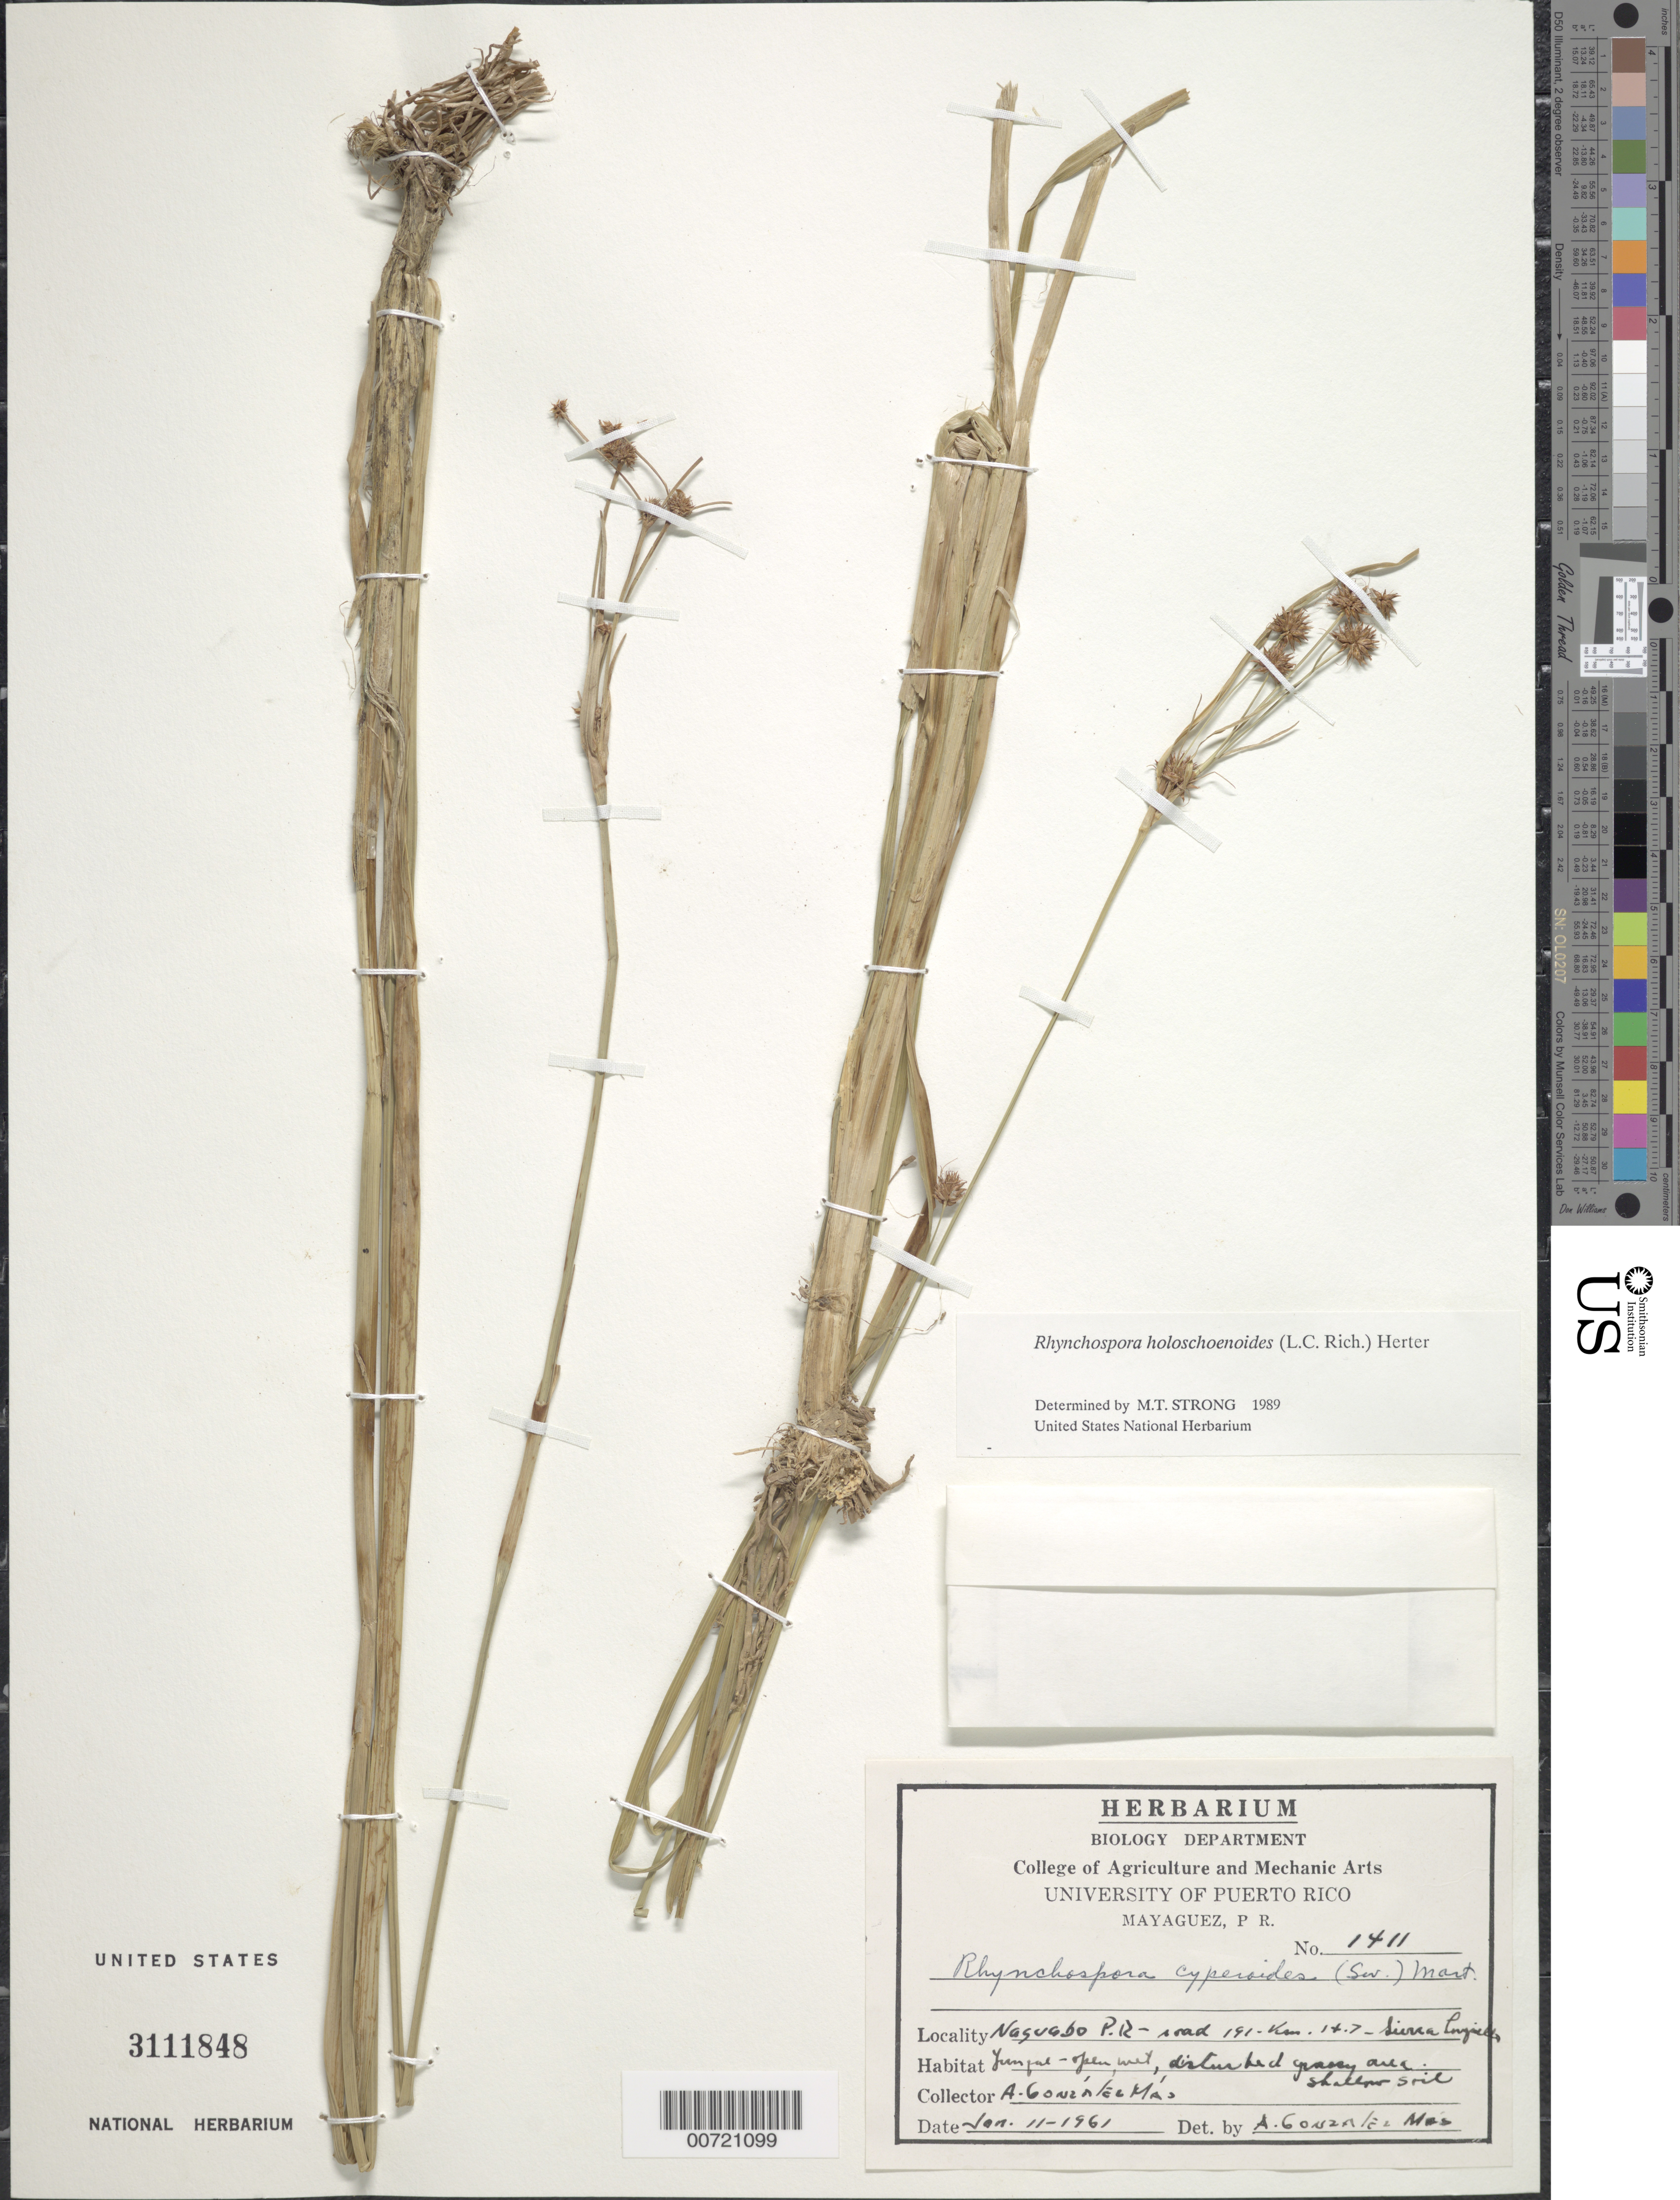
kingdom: Plantae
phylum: Tracheophyta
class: Liliopsida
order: Poales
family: Cyperaceae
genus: Rhynchospora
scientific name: Rhynchospora holoschoenoides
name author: (Rich.) Herter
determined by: Strong, M. T., (US), Smithsonian Institution - National Museum of Natural History (UNITED STATES)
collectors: A. González Más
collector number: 1411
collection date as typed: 11 Jan 1961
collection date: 1961-01-11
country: Puerto Rico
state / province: Luquillo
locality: Naguabo, route 191, km 14.7, Sierra Luquillo (Yunque).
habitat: Open wet disturbed grassy area, fully open to sun, shallow soil.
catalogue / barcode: US 3111848